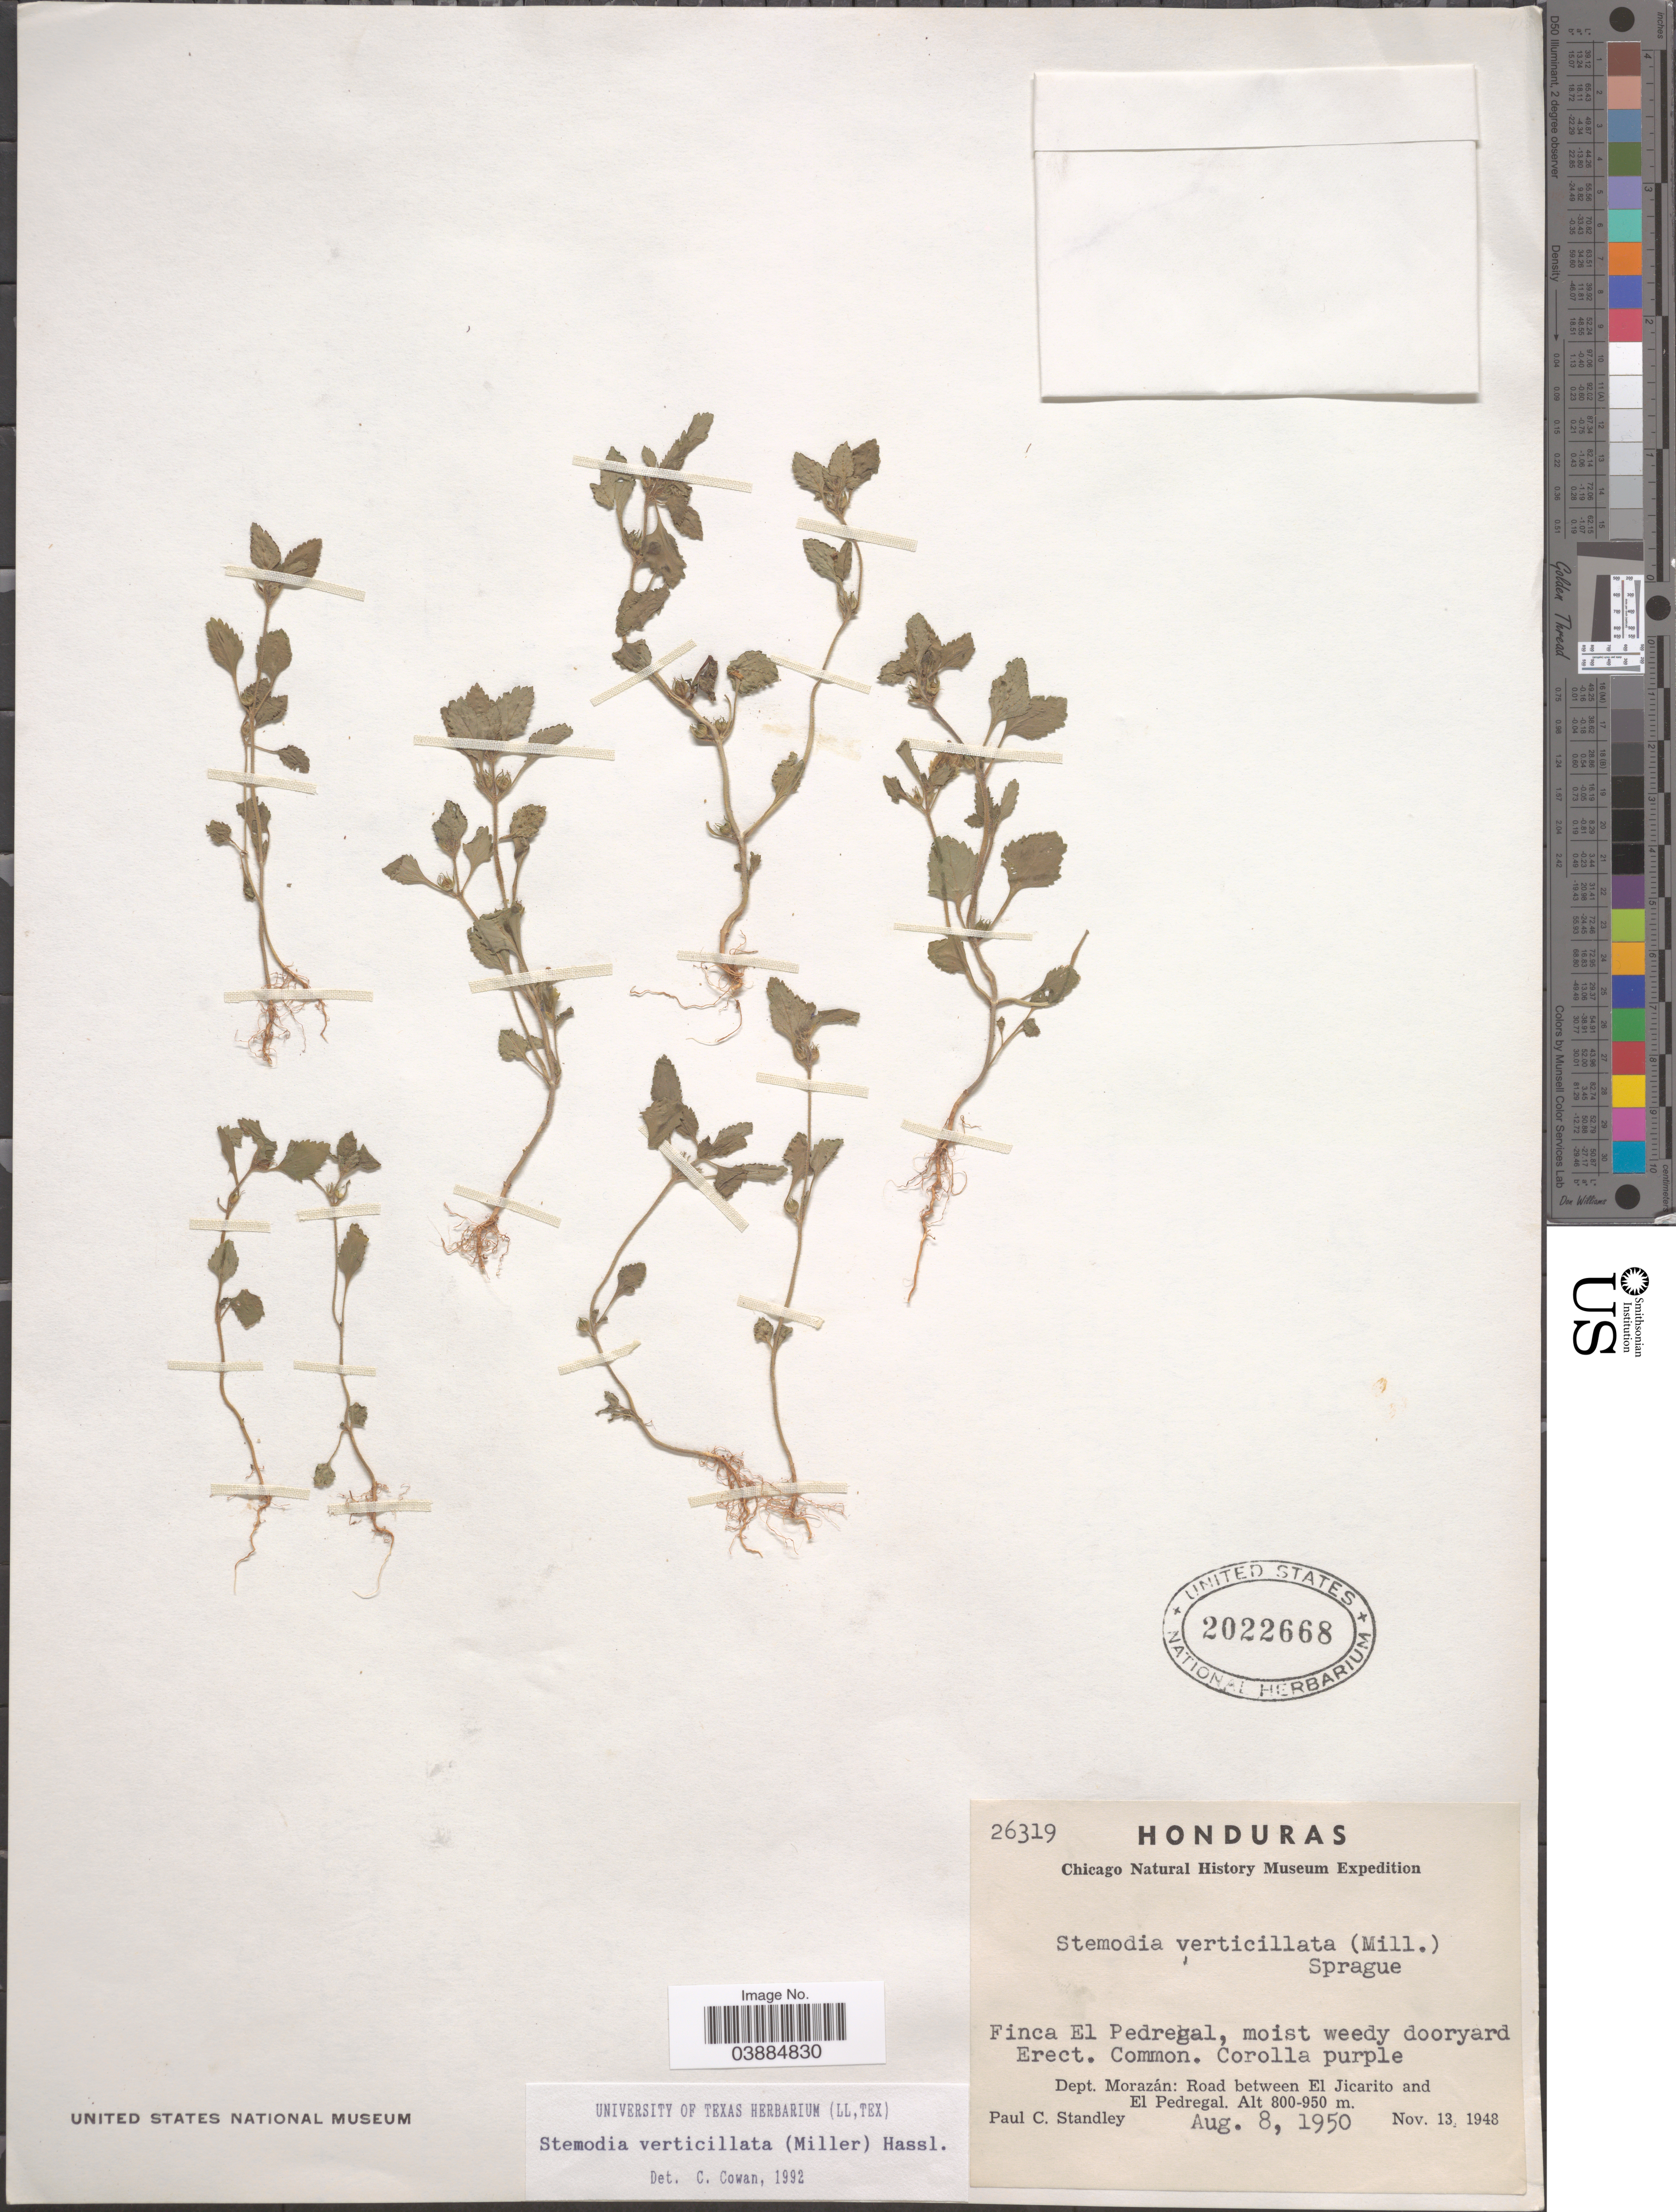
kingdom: Plantae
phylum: Tracheophyta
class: Magnoliopsida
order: Lamiales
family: Plantaginaceae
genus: Stemodia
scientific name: Stemodia verticillata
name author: (Mill.) Hassl.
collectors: P. C. Standley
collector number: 26319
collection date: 1950-08-08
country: Honduras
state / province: Fco. Morazán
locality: Finca El Pedregal. Dept. Morazá: Road between El Jicarito and El Pedregal.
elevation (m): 800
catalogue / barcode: US 2022668